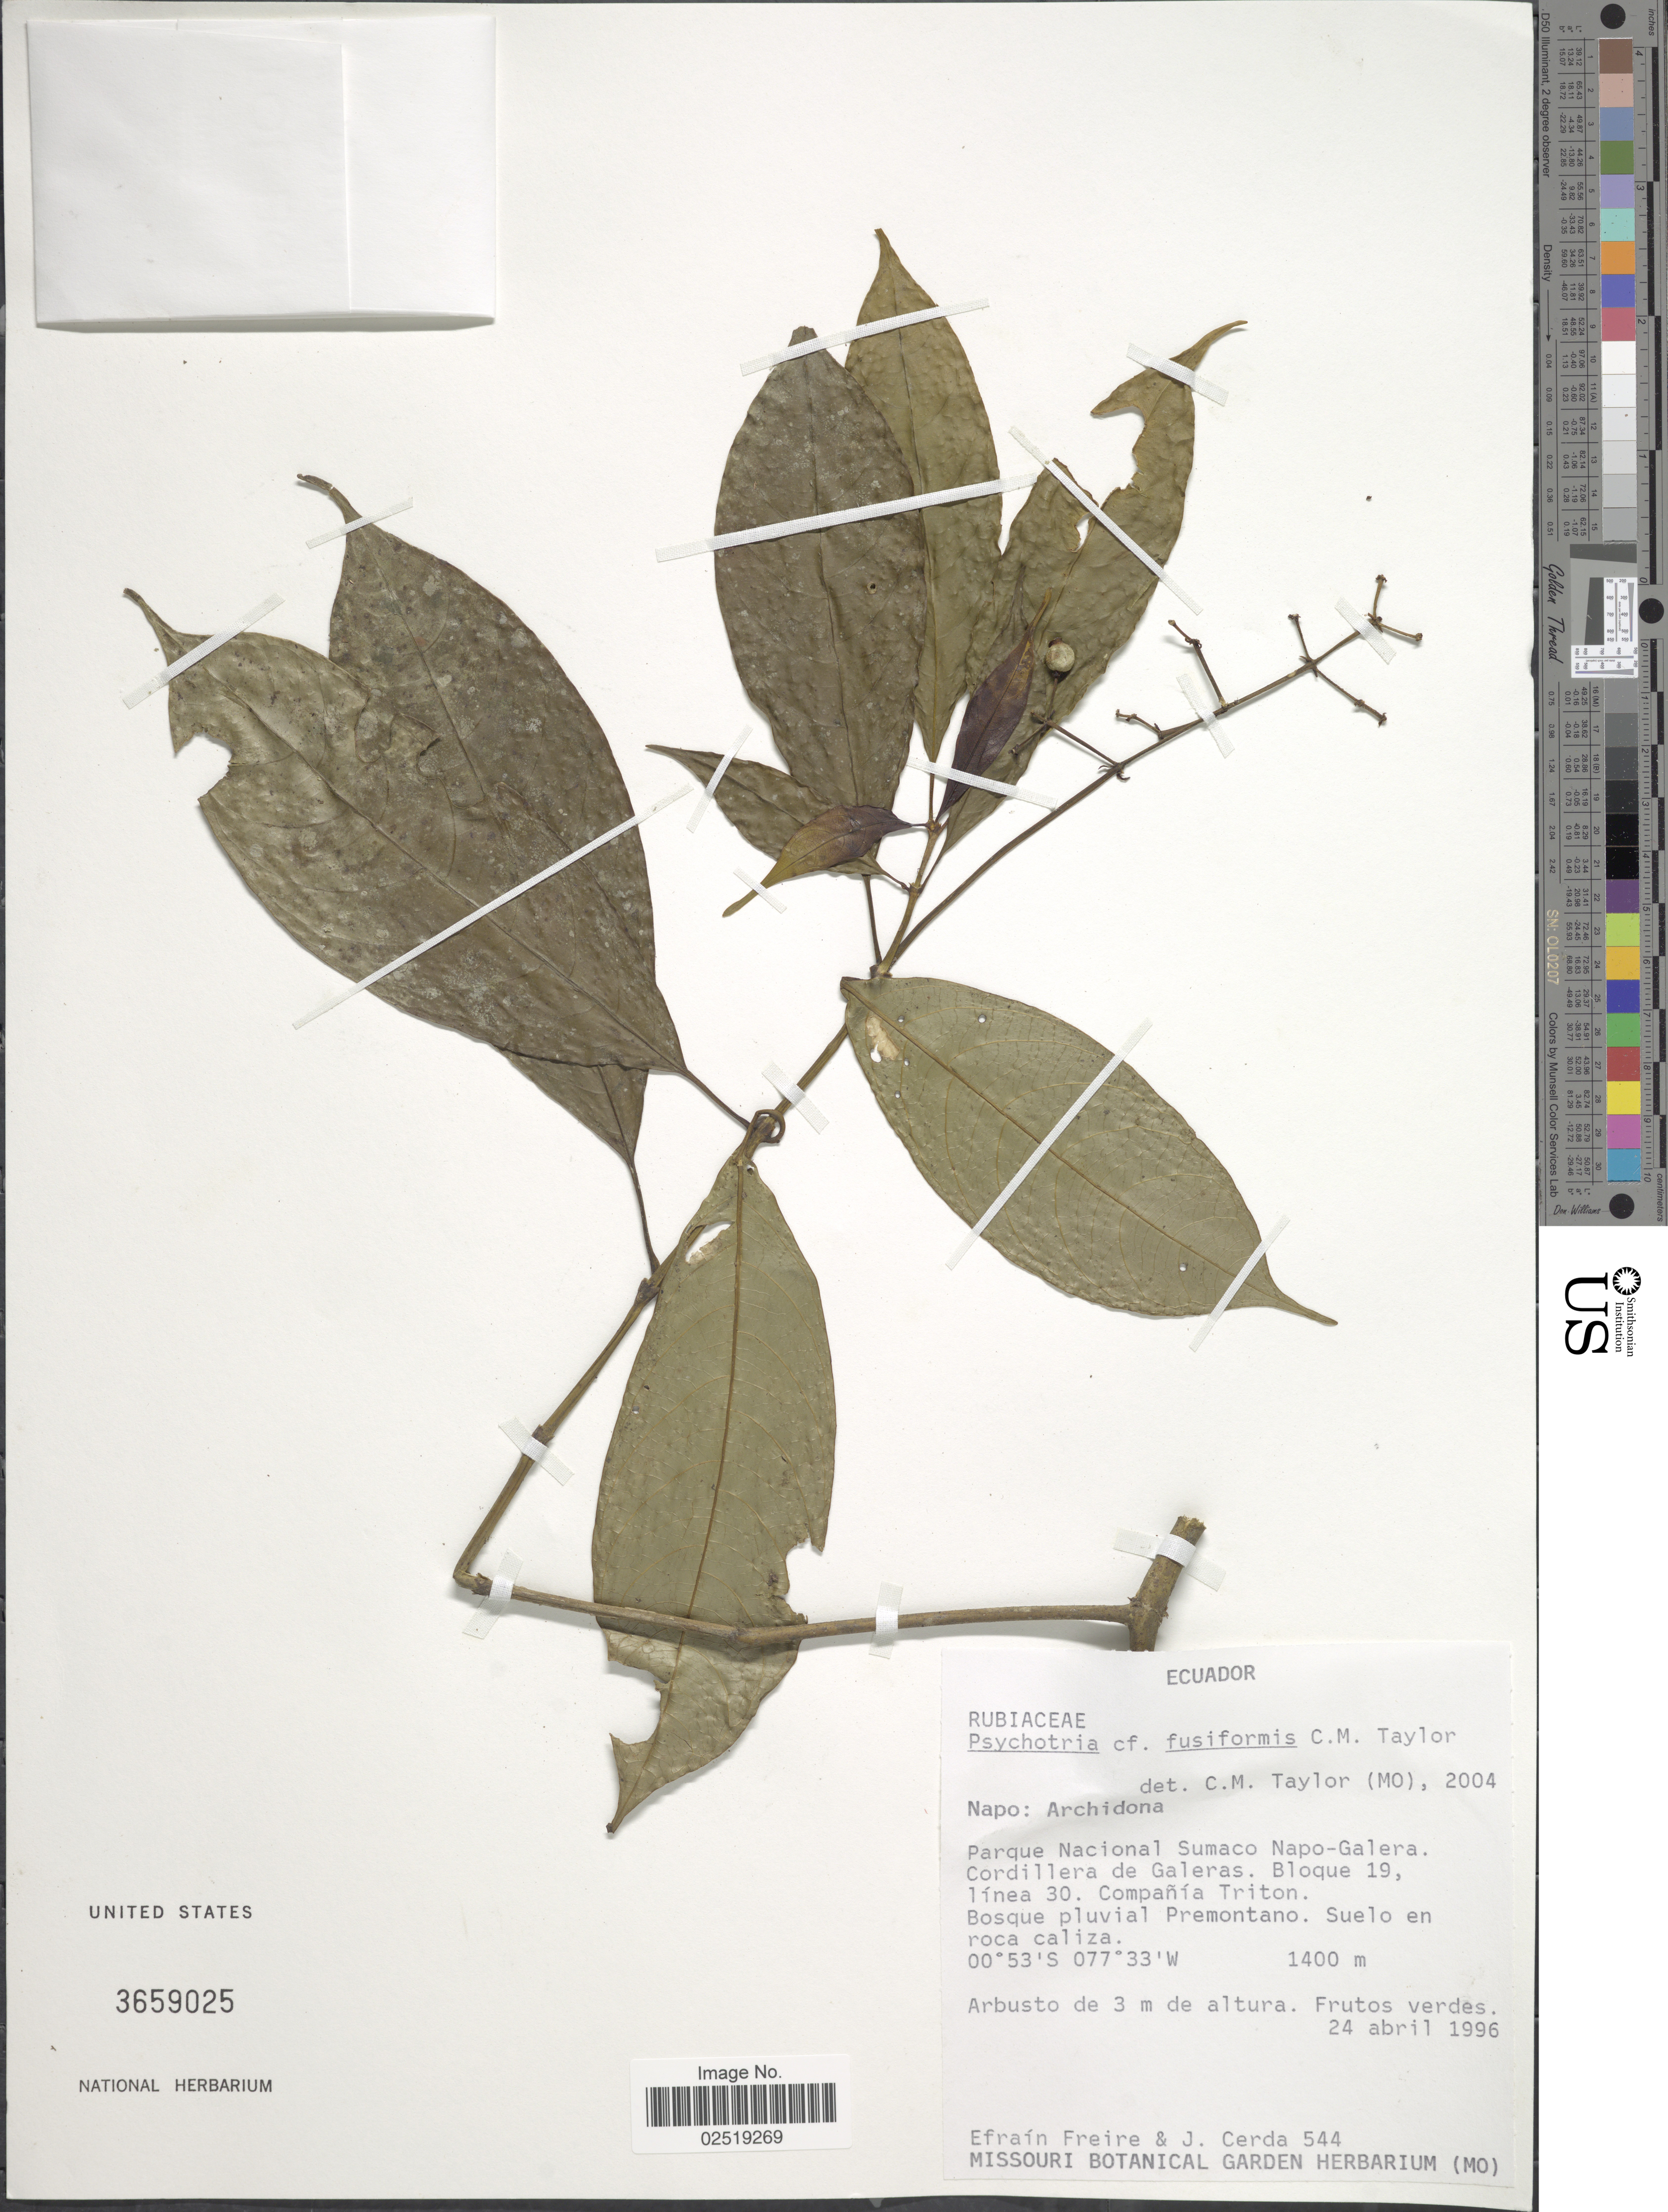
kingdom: Plantae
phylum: Tracheophyta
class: Magnoliopsida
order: Gentianales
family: Rubiaceae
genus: Psychotria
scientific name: Psychotria fusiformis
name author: C.M. Taylor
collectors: E. Freire & J. Cerda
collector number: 544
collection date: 1996-04-24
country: Ecuador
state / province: Napo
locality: Napo: Archidona. Parque Nacional Sumaco Napo-Galera. Cordillera de Galeras. Bloque 19, linea 30. Compania Triton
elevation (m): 1400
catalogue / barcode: US 3659025